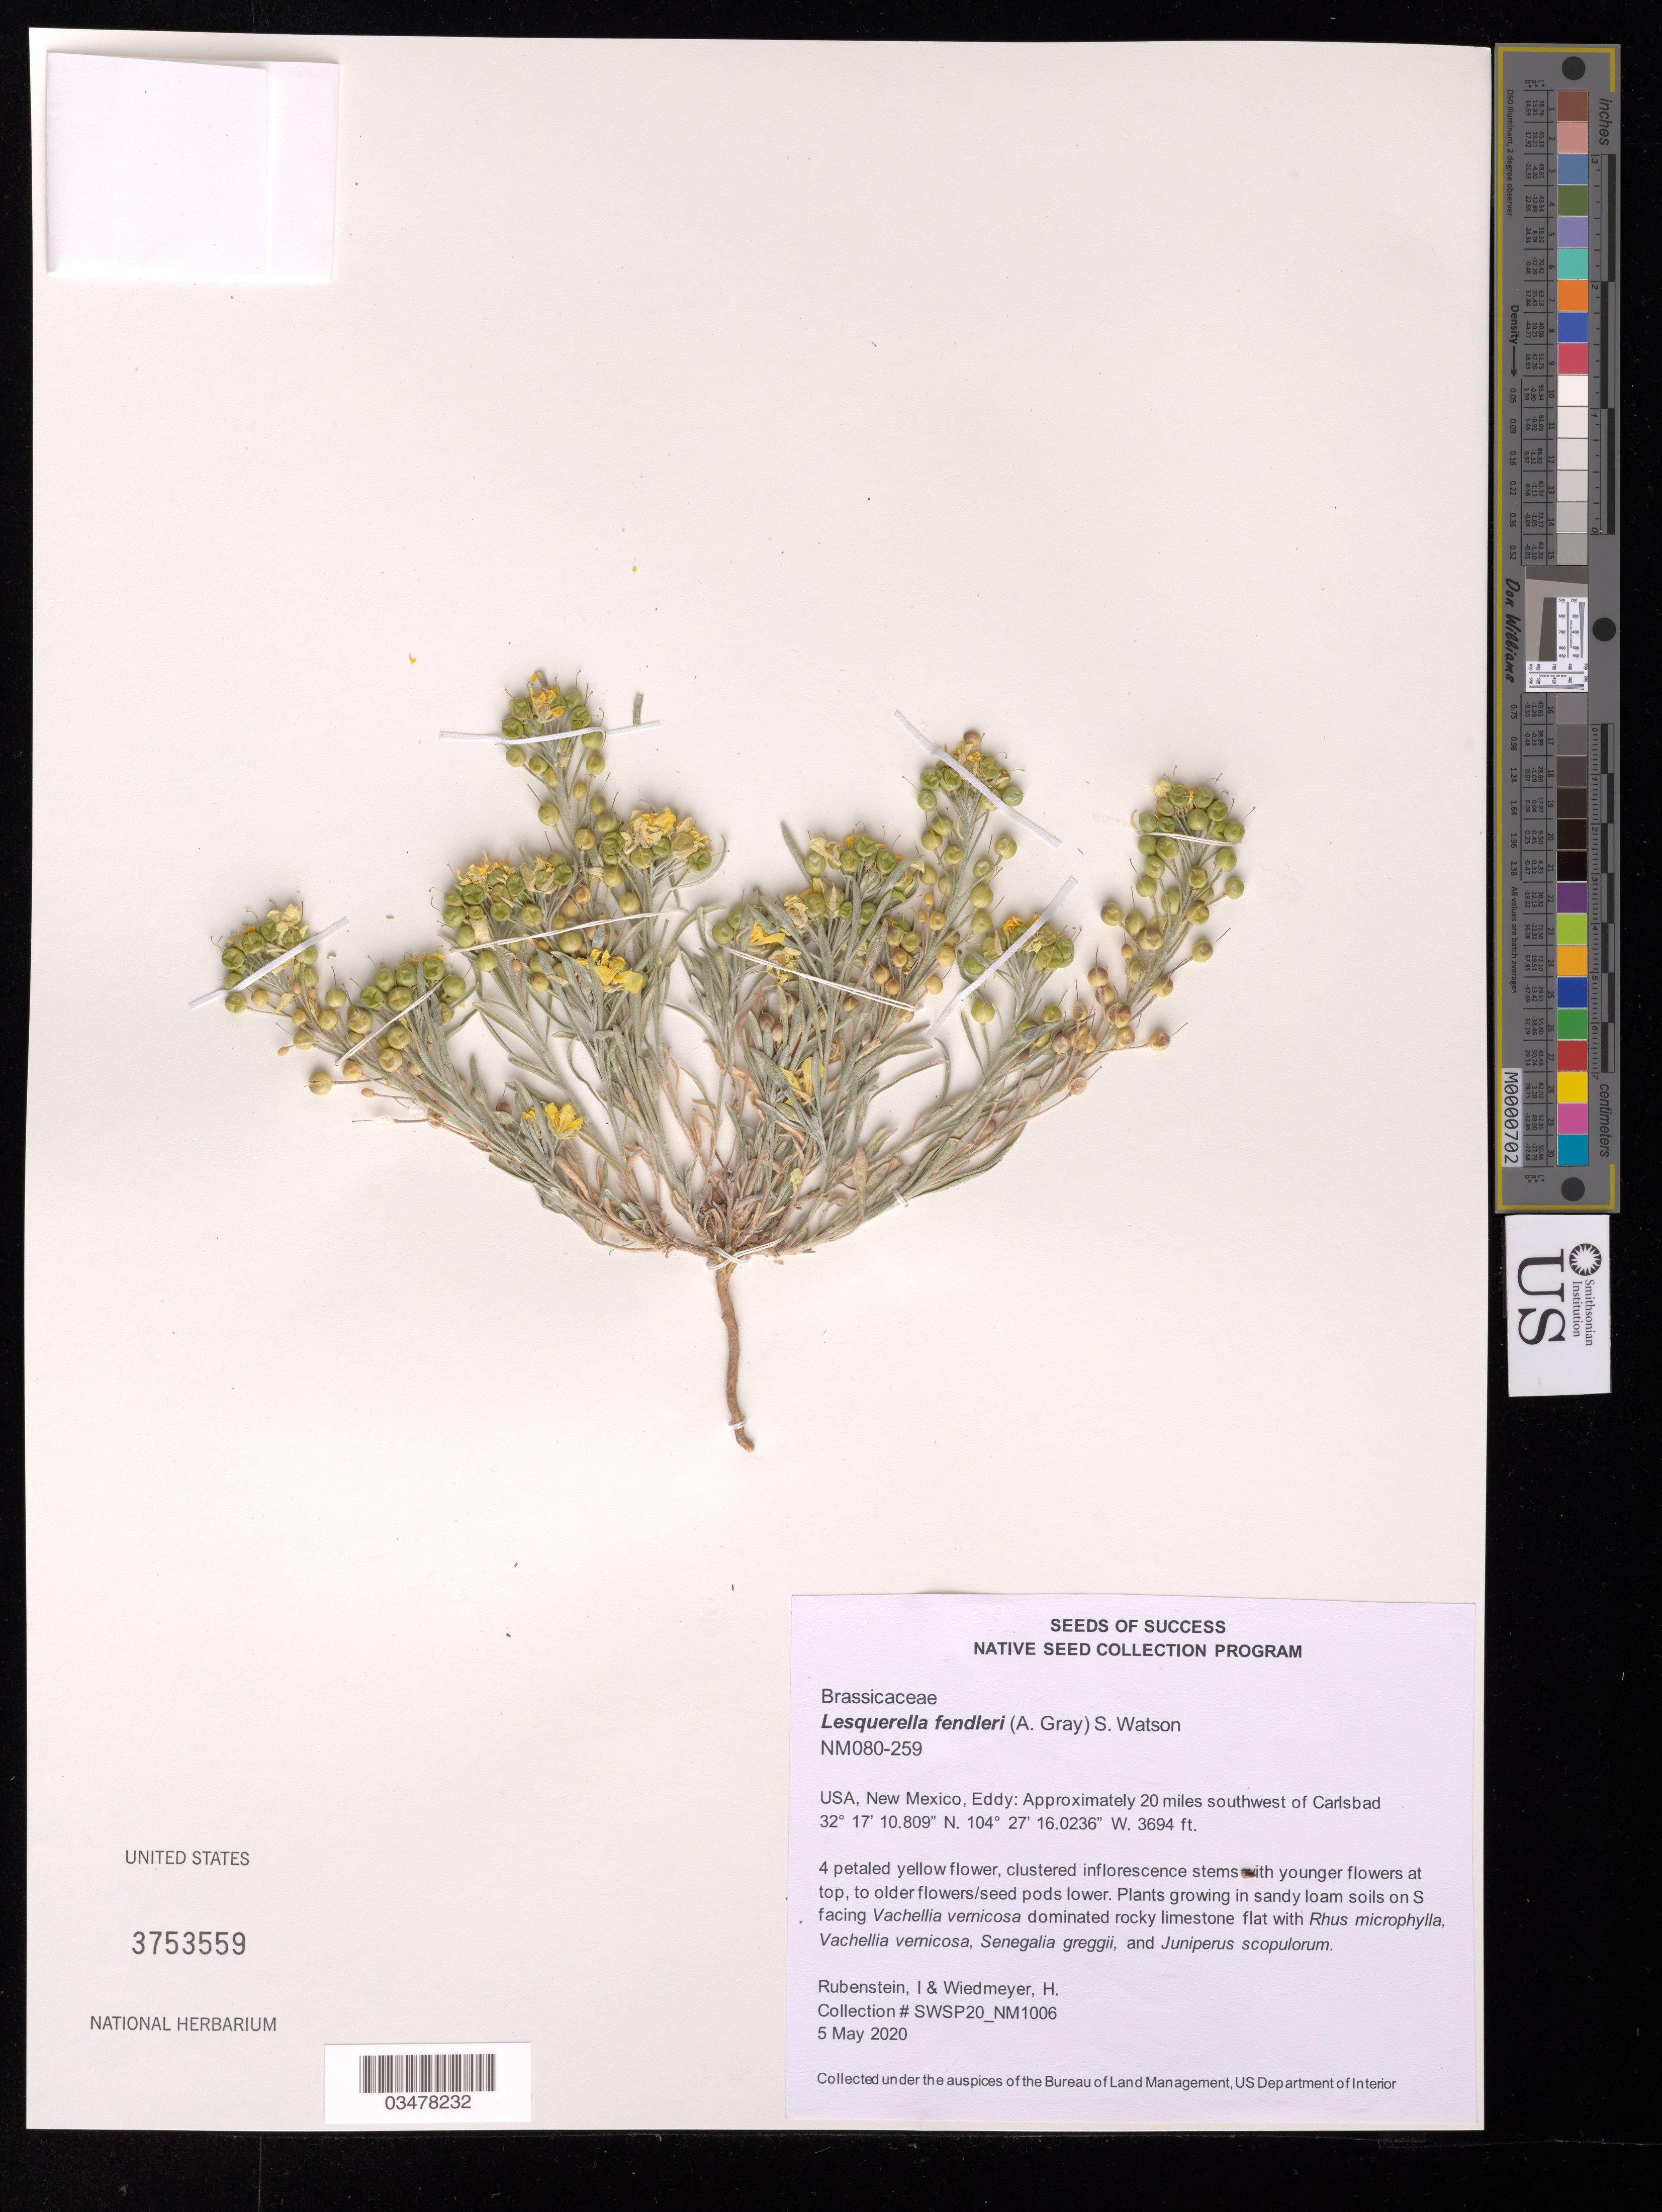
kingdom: Plantae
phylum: Tracheophyta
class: Magnoliopsida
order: Brassicales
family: Brassicaceae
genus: Lesquerella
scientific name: Lesquerella fendleri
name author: (A. Gray) S. Watson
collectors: I. Rubenstein & H. Wiedmeyer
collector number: NM080-259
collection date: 2020-05-05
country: United States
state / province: New Mexico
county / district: Eddy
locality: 20 mi. SW of Carlsbad.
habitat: Sandy loam soils. Dominated rocky limestone flat. With Rhus microphylla, Vachellia vemicosa, Senegalia greggii, Juniperus scopulorum.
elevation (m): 1126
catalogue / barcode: US 3753559